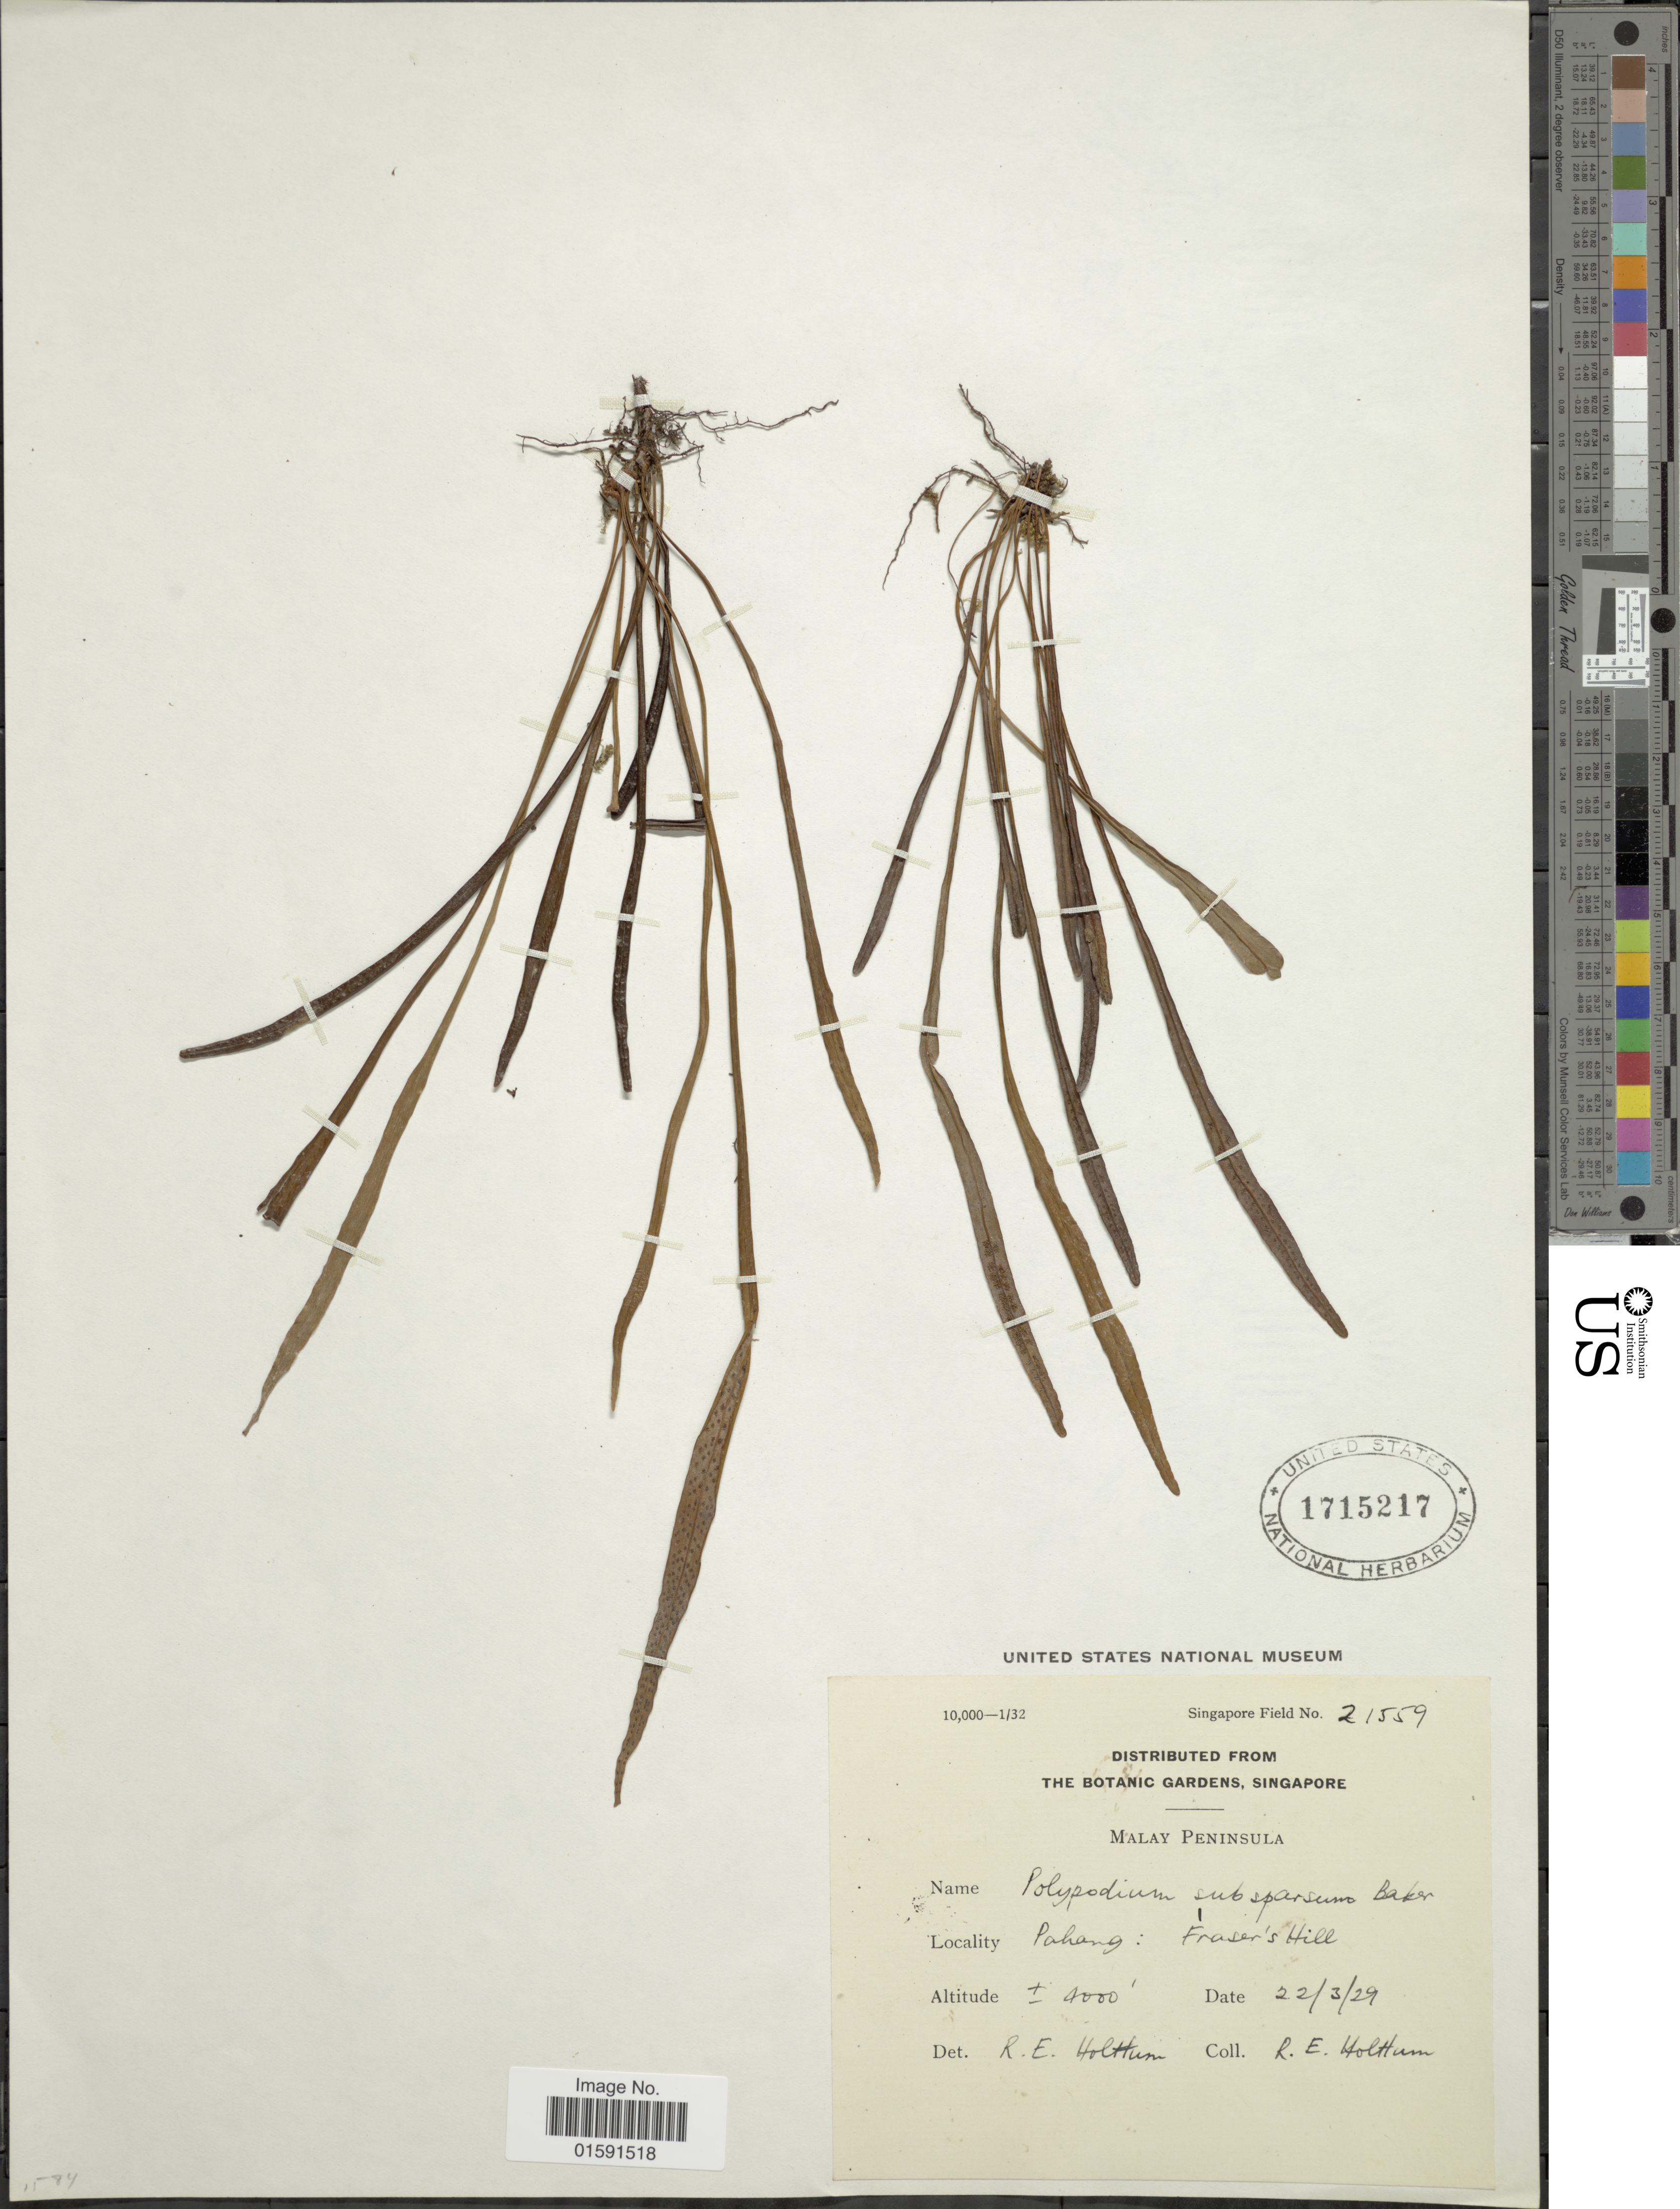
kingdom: Plantae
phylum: Tracheophyta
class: Polypodiopsida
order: Polypodiales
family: Polypodiaceae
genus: Selliguea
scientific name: Selliguea subsparsa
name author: (Baker) Hovenkamp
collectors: R. E. Holttum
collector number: Singapore Field 21559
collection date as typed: Transcribed d/m/y: 22/3/29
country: Malaysia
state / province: Pahang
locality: Pahang: Fraser's Hill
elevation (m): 1219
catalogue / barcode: US 1715217